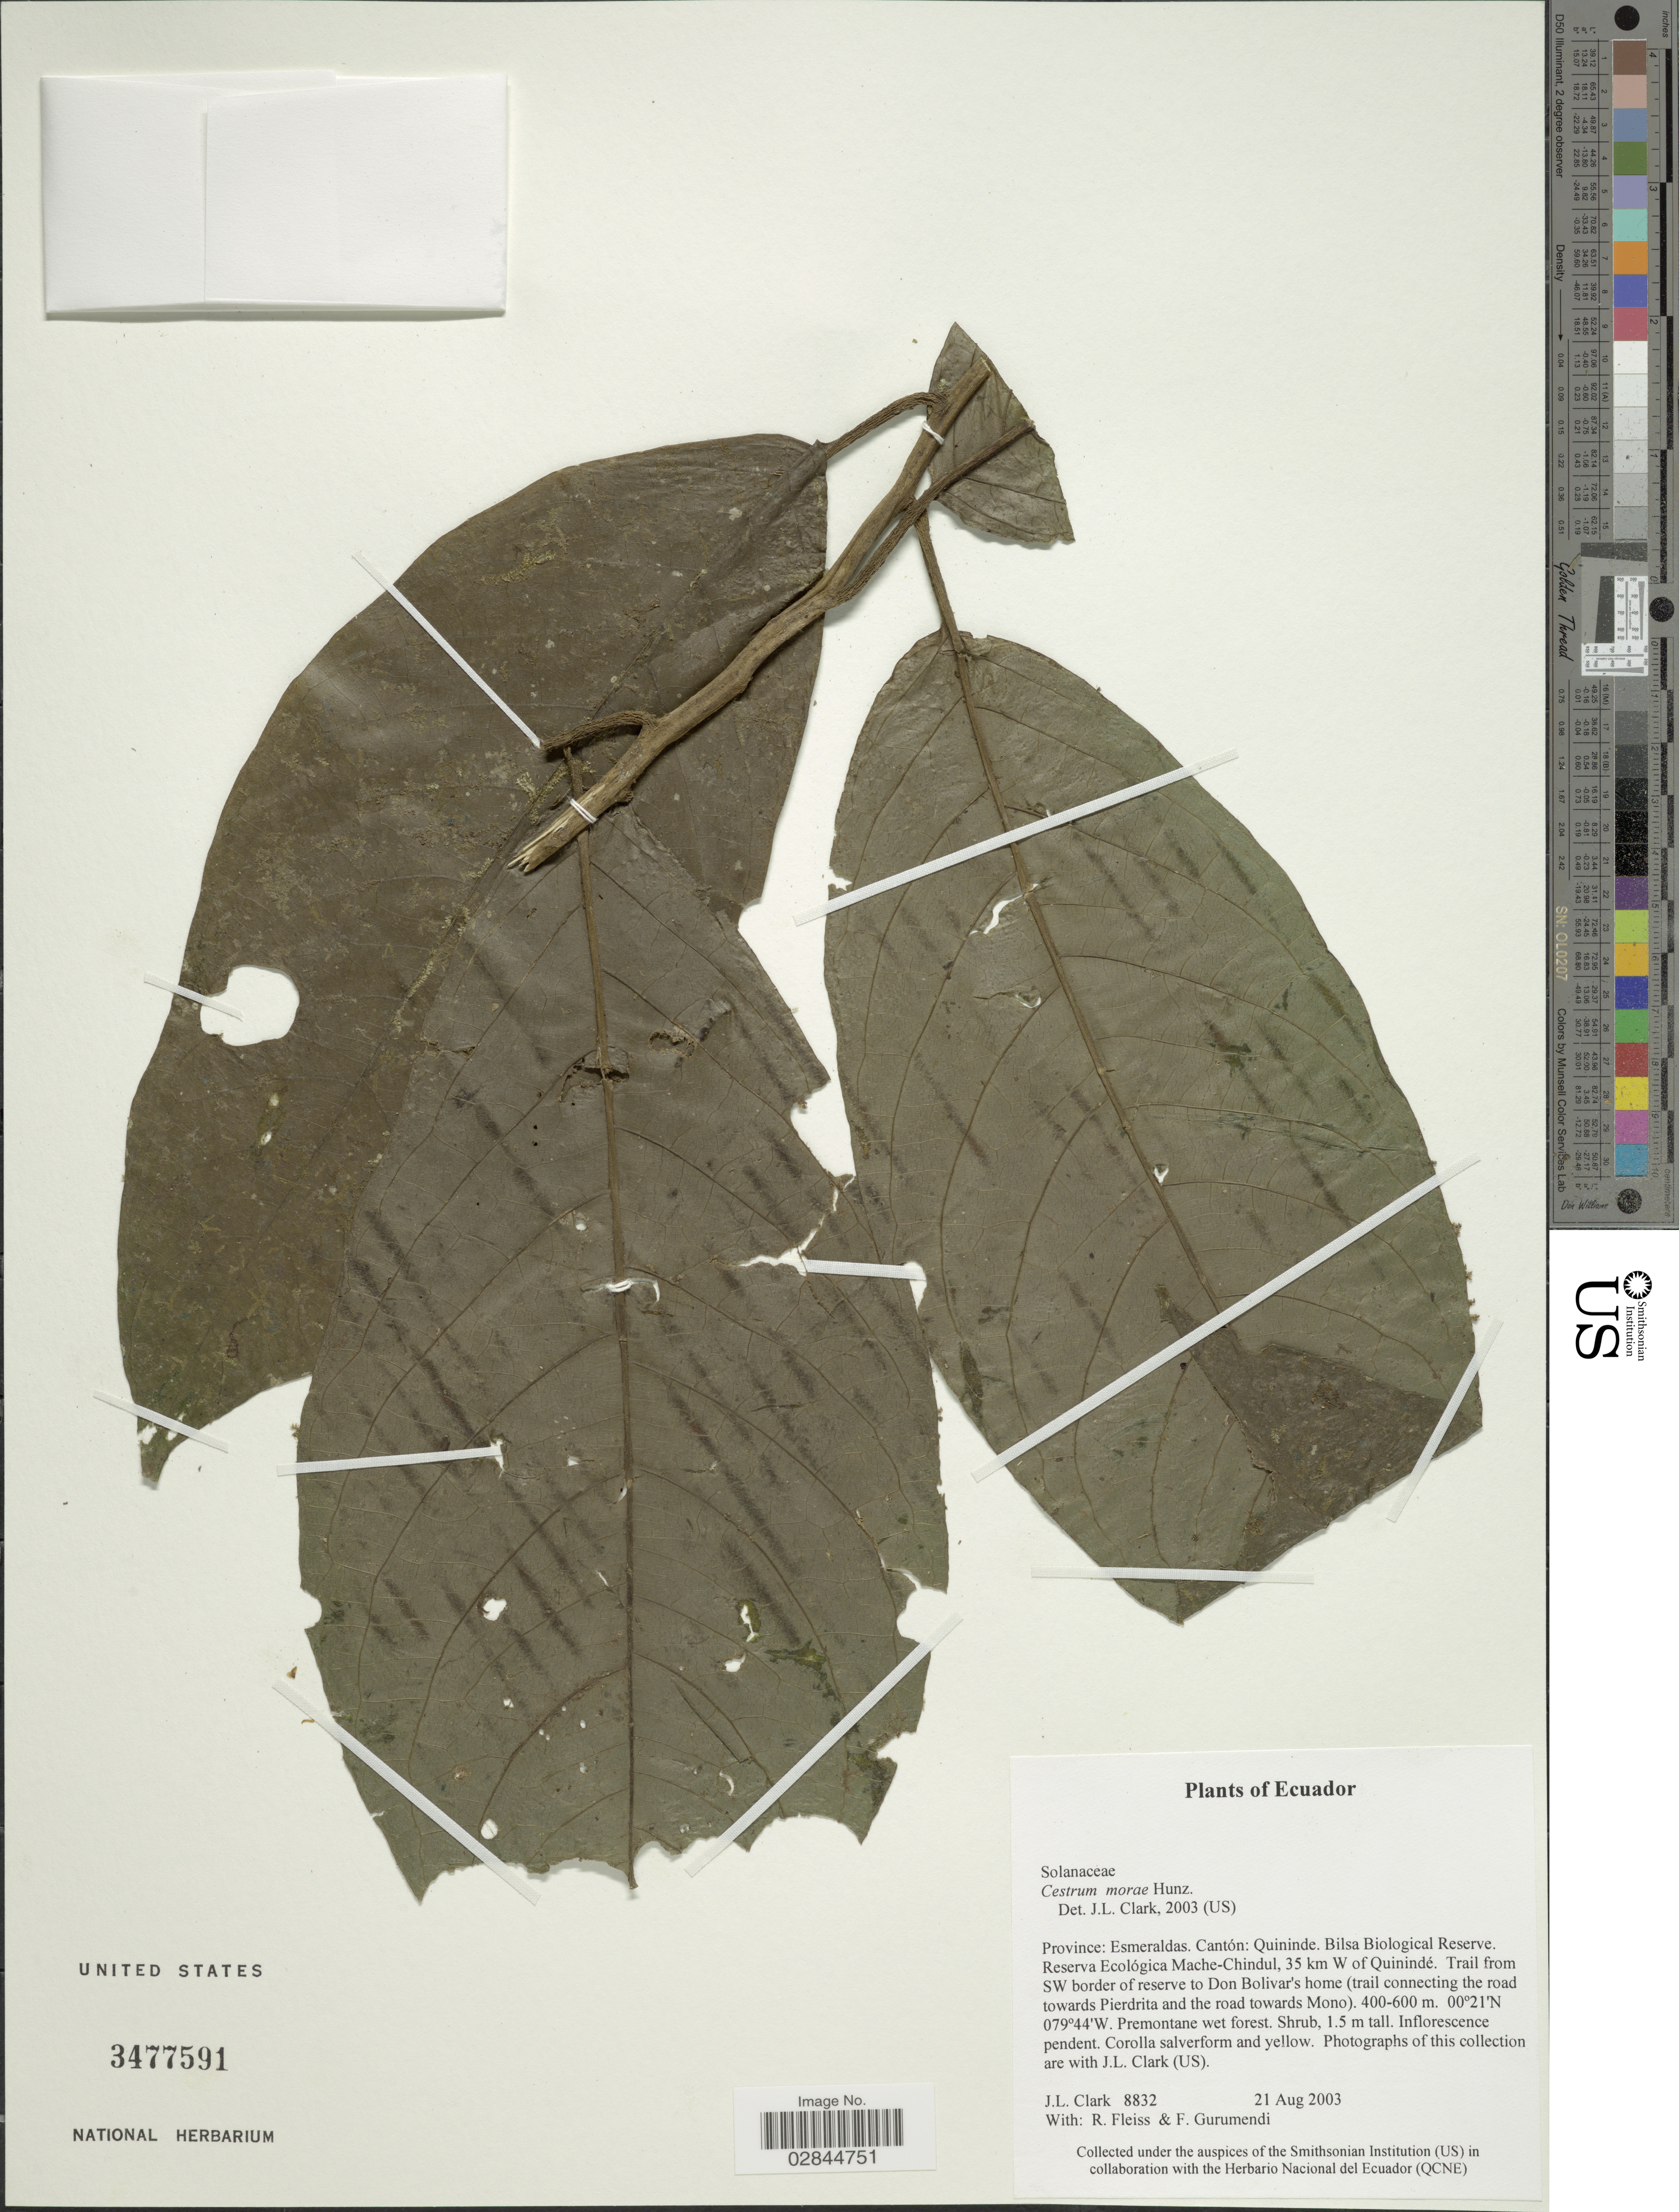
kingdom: Plantae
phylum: Tracheophyta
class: Magnoliopsida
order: Solanales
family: Solanaceae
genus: Cestrum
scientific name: Cestrum morae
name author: Hunz.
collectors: J. L. Clark, R. Fleiss & F. Gurumendí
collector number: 8832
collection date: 2003-08-21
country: Ecuador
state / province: Esmeraldas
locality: Cantón: Quininde. Bilsa Biological Reserve. Reserva Ecológica Mache-Chindul, 35 km W of Quinínde. Trail from SW border of reserve to Don Bolivar's home (trail connecting the road towards Pierdrita and the road towards Mono).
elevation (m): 400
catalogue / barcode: US 3477591